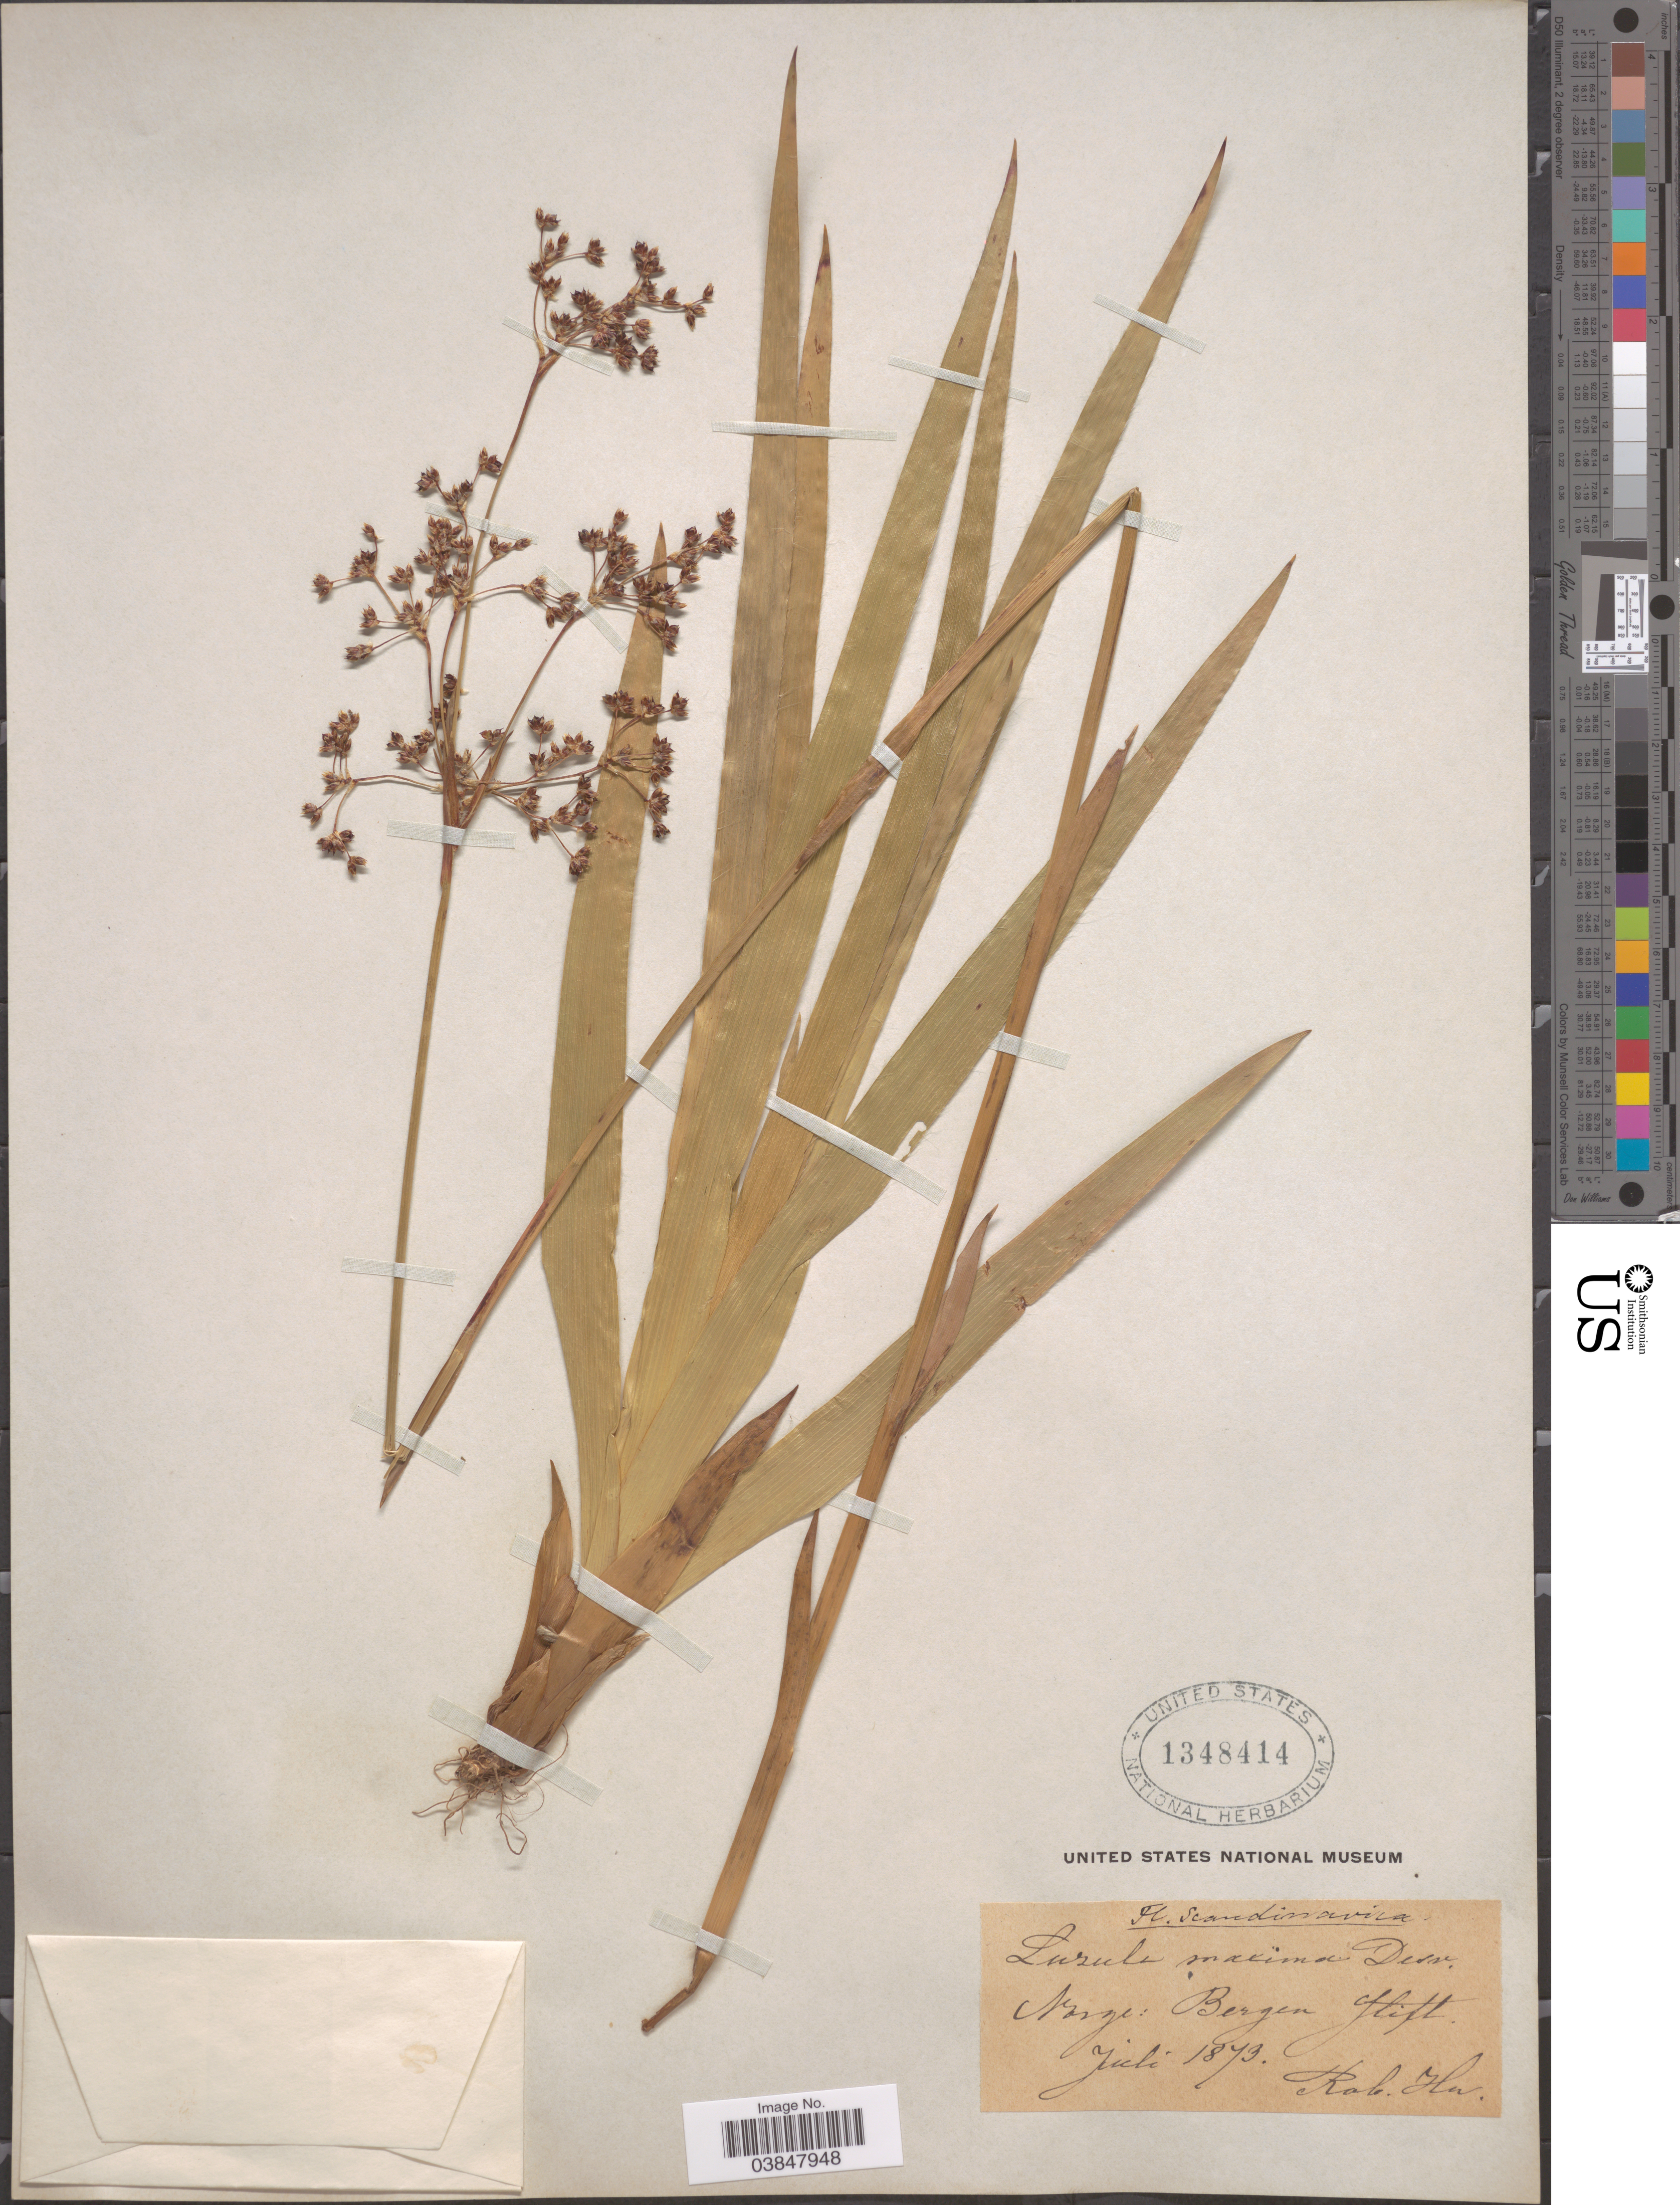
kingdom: Plantae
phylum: Tracheophyta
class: Liliopsida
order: Poales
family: Juncaceae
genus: Luzula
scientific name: Luzula maxima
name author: (Reichard) DC.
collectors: R. Hu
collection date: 1873-07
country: Norway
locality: Norge: Bergen Hlift. [interpreted]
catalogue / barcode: US 1348414